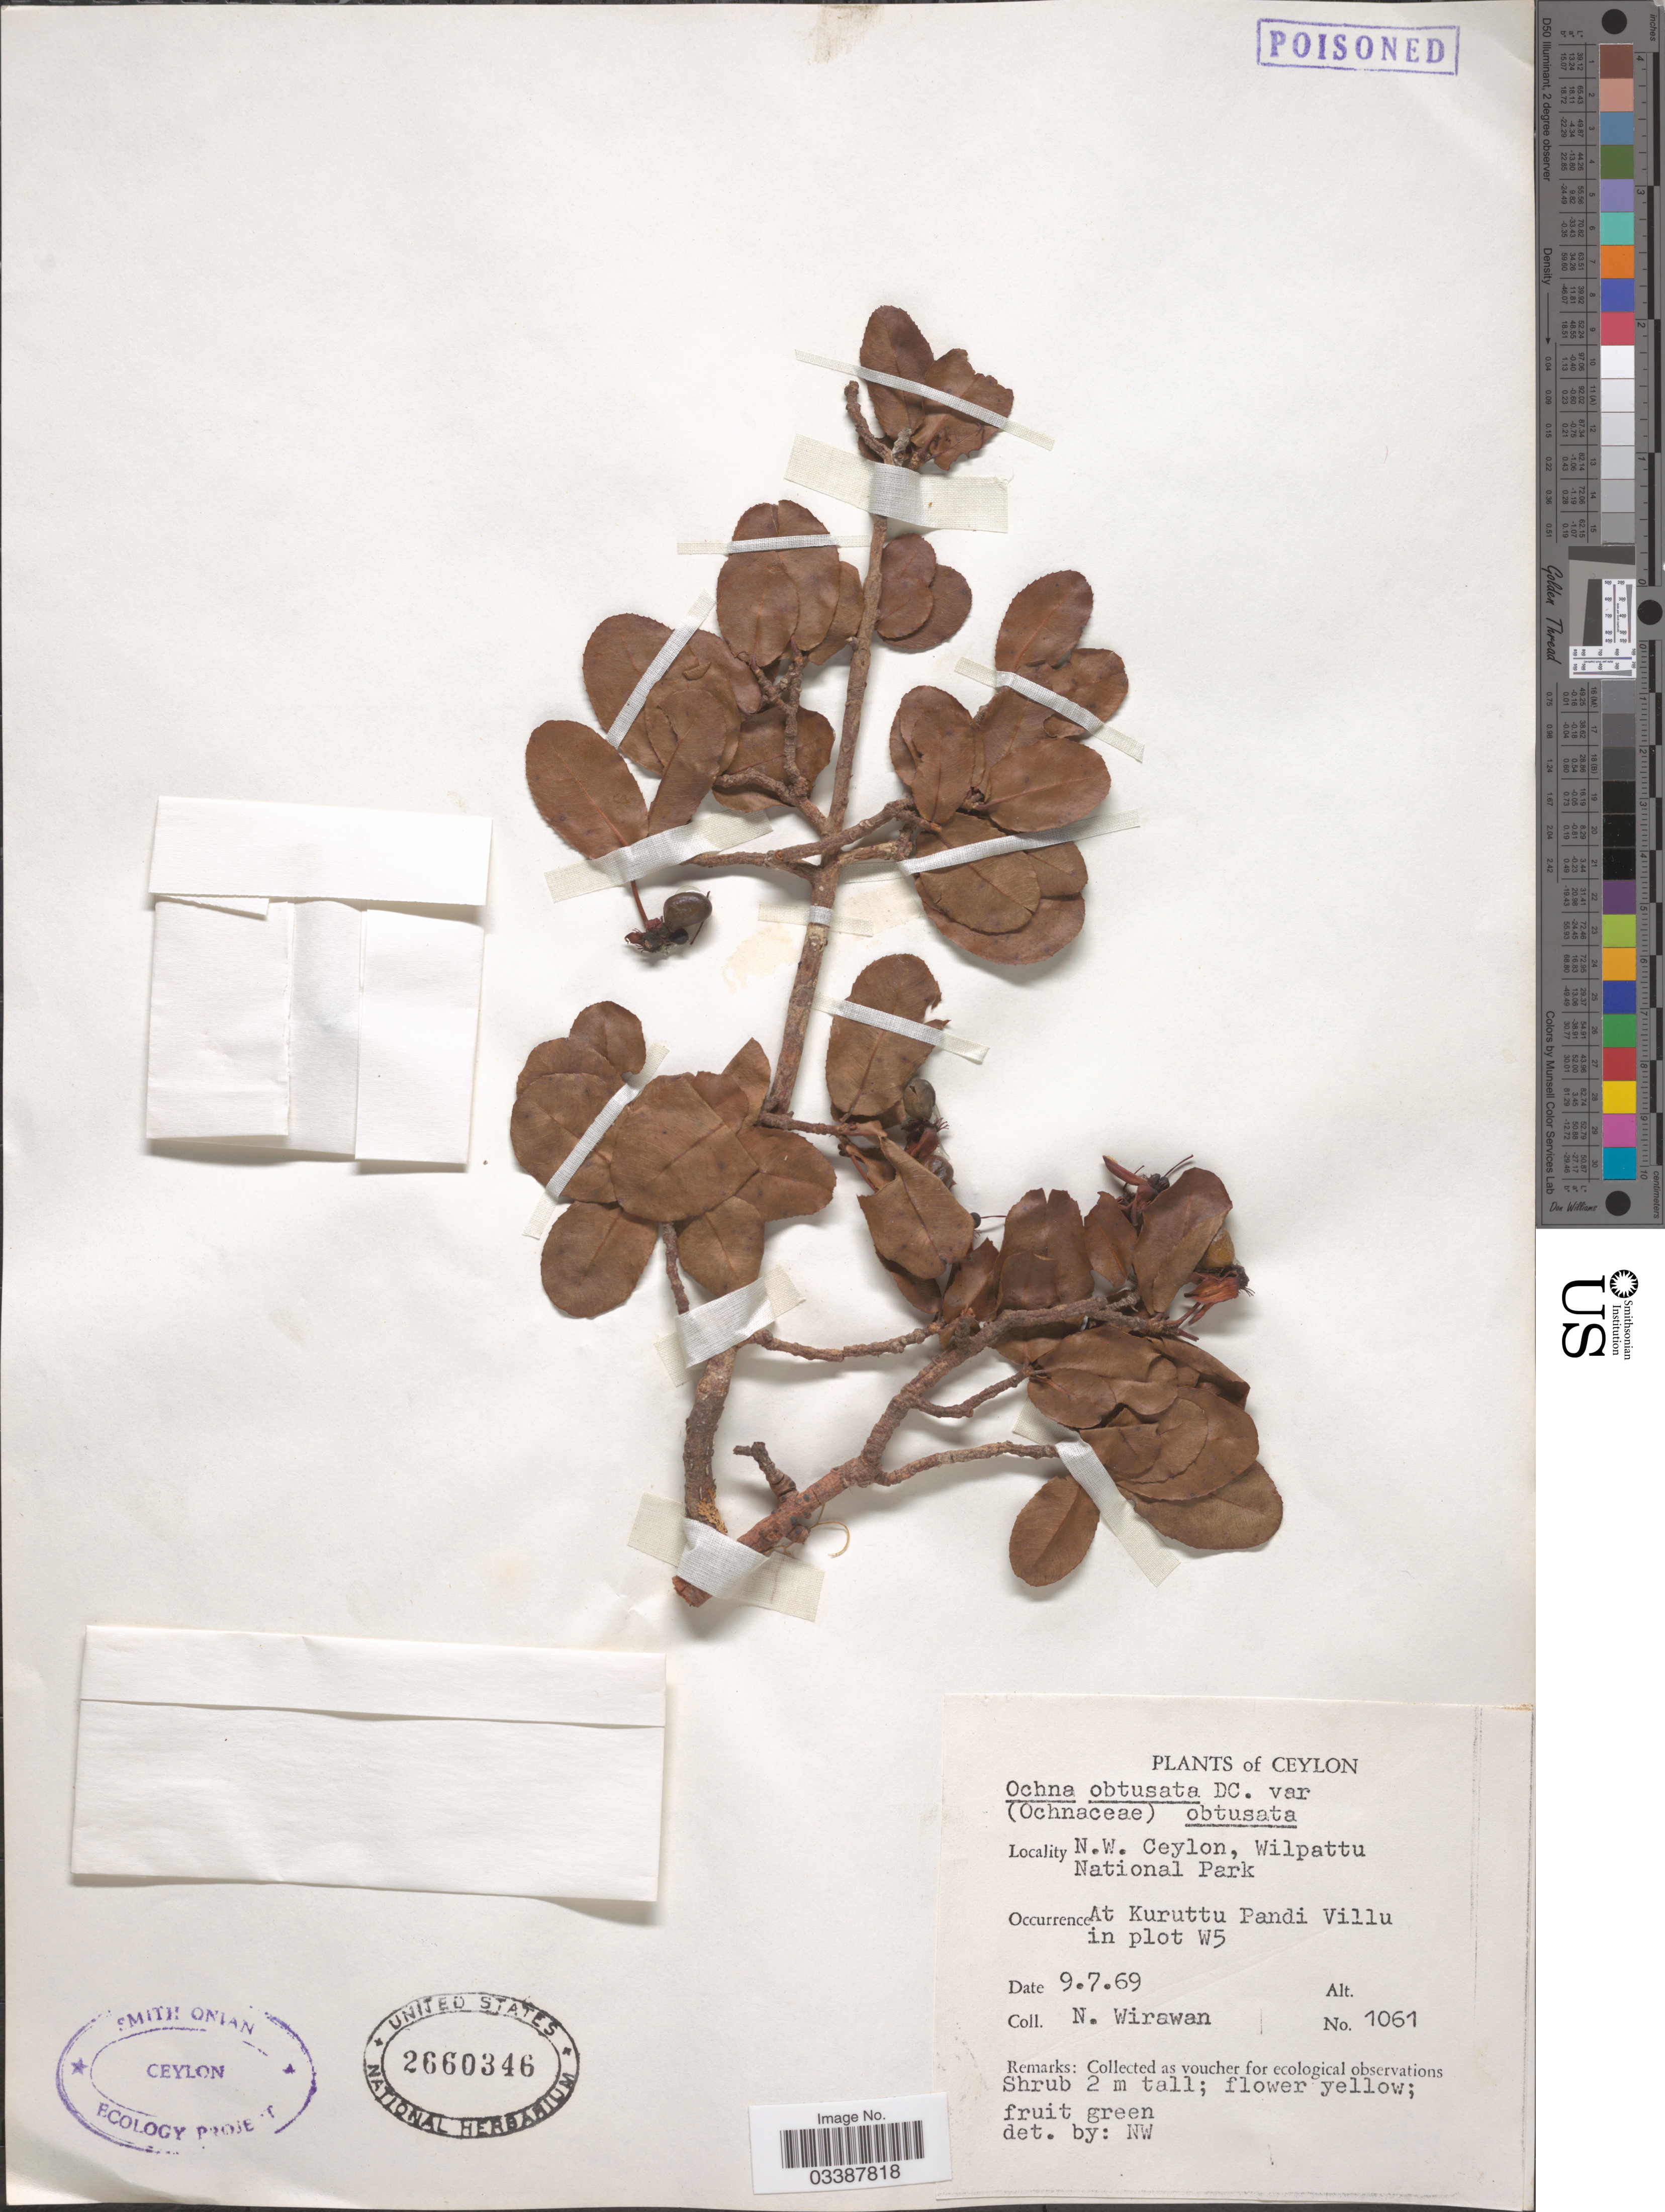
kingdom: Plantae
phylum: Tracheophyta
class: Magnoliopsida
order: Malpighiales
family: Ochnaceae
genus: Ochna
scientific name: Ochna obtusata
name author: DC.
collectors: N. Wirawan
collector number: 1061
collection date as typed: Transcribed d/m/y: 9/7/69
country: Sri Lanka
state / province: North Western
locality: Ceylon. N. W. Ceylon, Wilpattu National Park. At Kuruttu Pandi Villu in plot W5.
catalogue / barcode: US 2660346